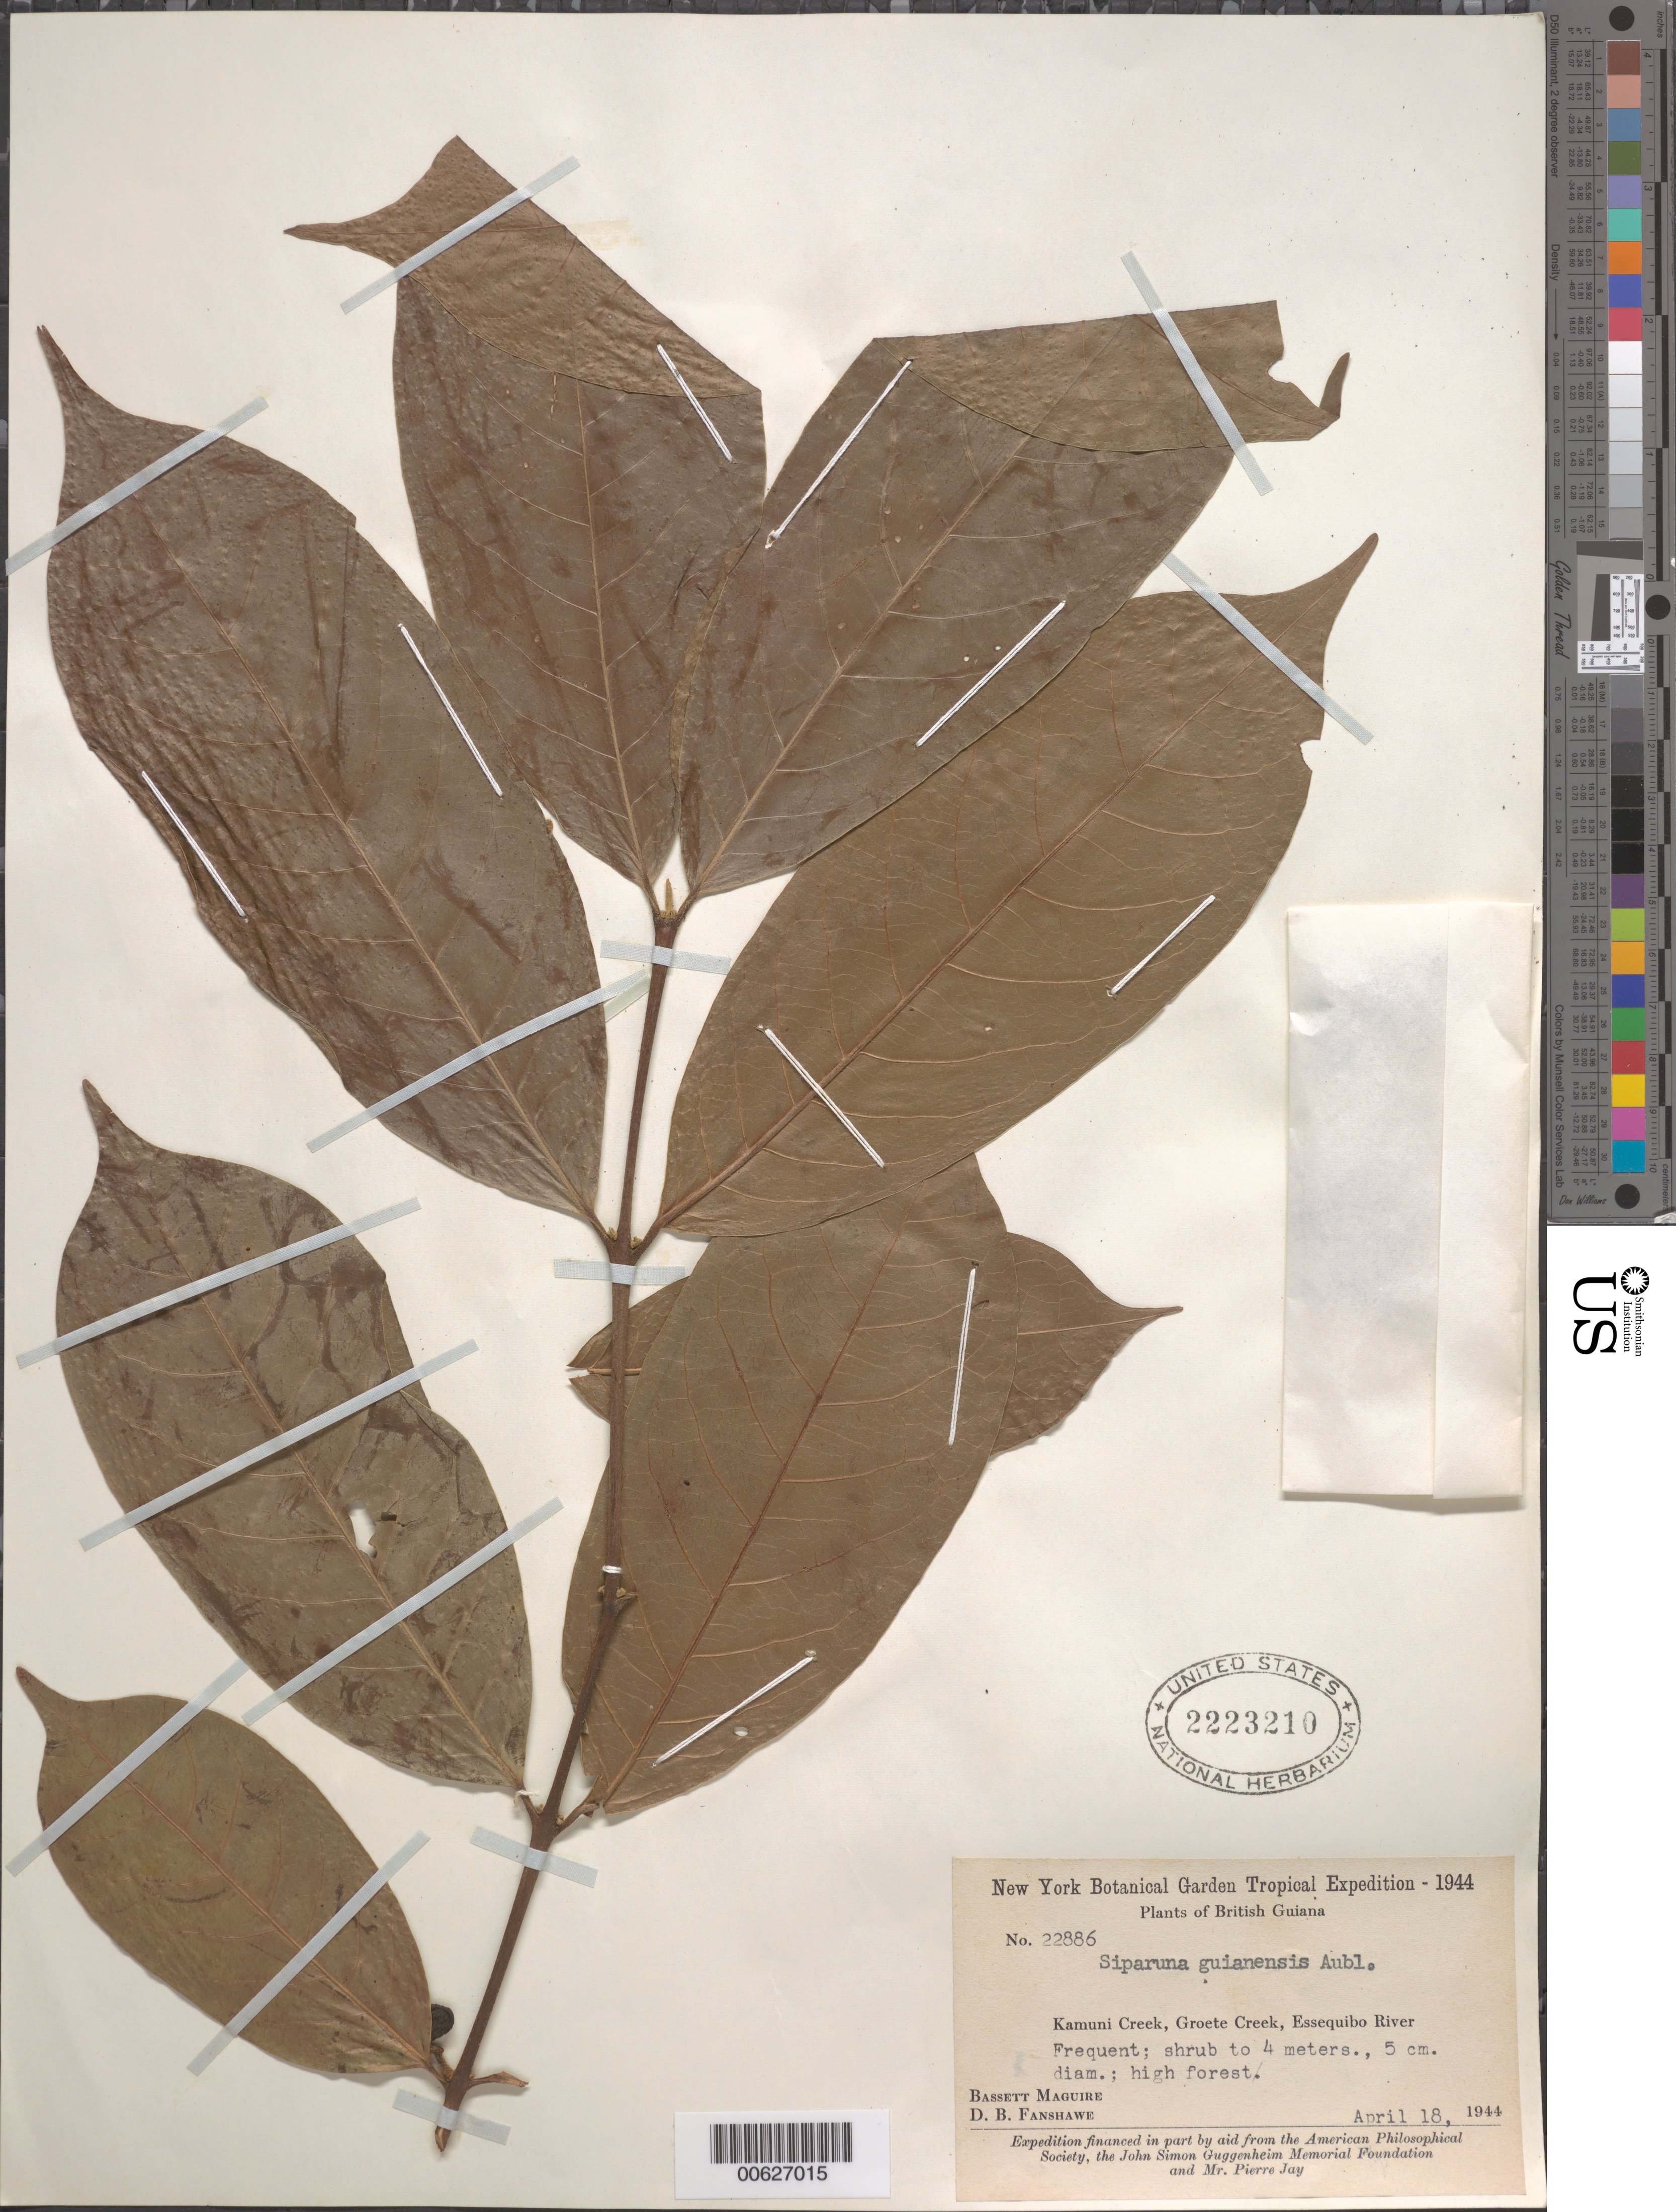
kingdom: Plantae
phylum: Tracheophyta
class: Magnoliopsida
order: Laurales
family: Siparunaceae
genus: Siparuna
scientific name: Siparuna guianensis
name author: Aubl.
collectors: B. Maguire & D. B. Fanshawe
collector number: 22886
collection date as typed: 18-Apr-44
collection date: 1944-04-18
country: Guyana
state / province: Essequibo Isl-W. Demerara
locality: Kamuni Creek, Groete Creek, Essequibo River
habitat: High forest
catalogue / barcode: US 2223210